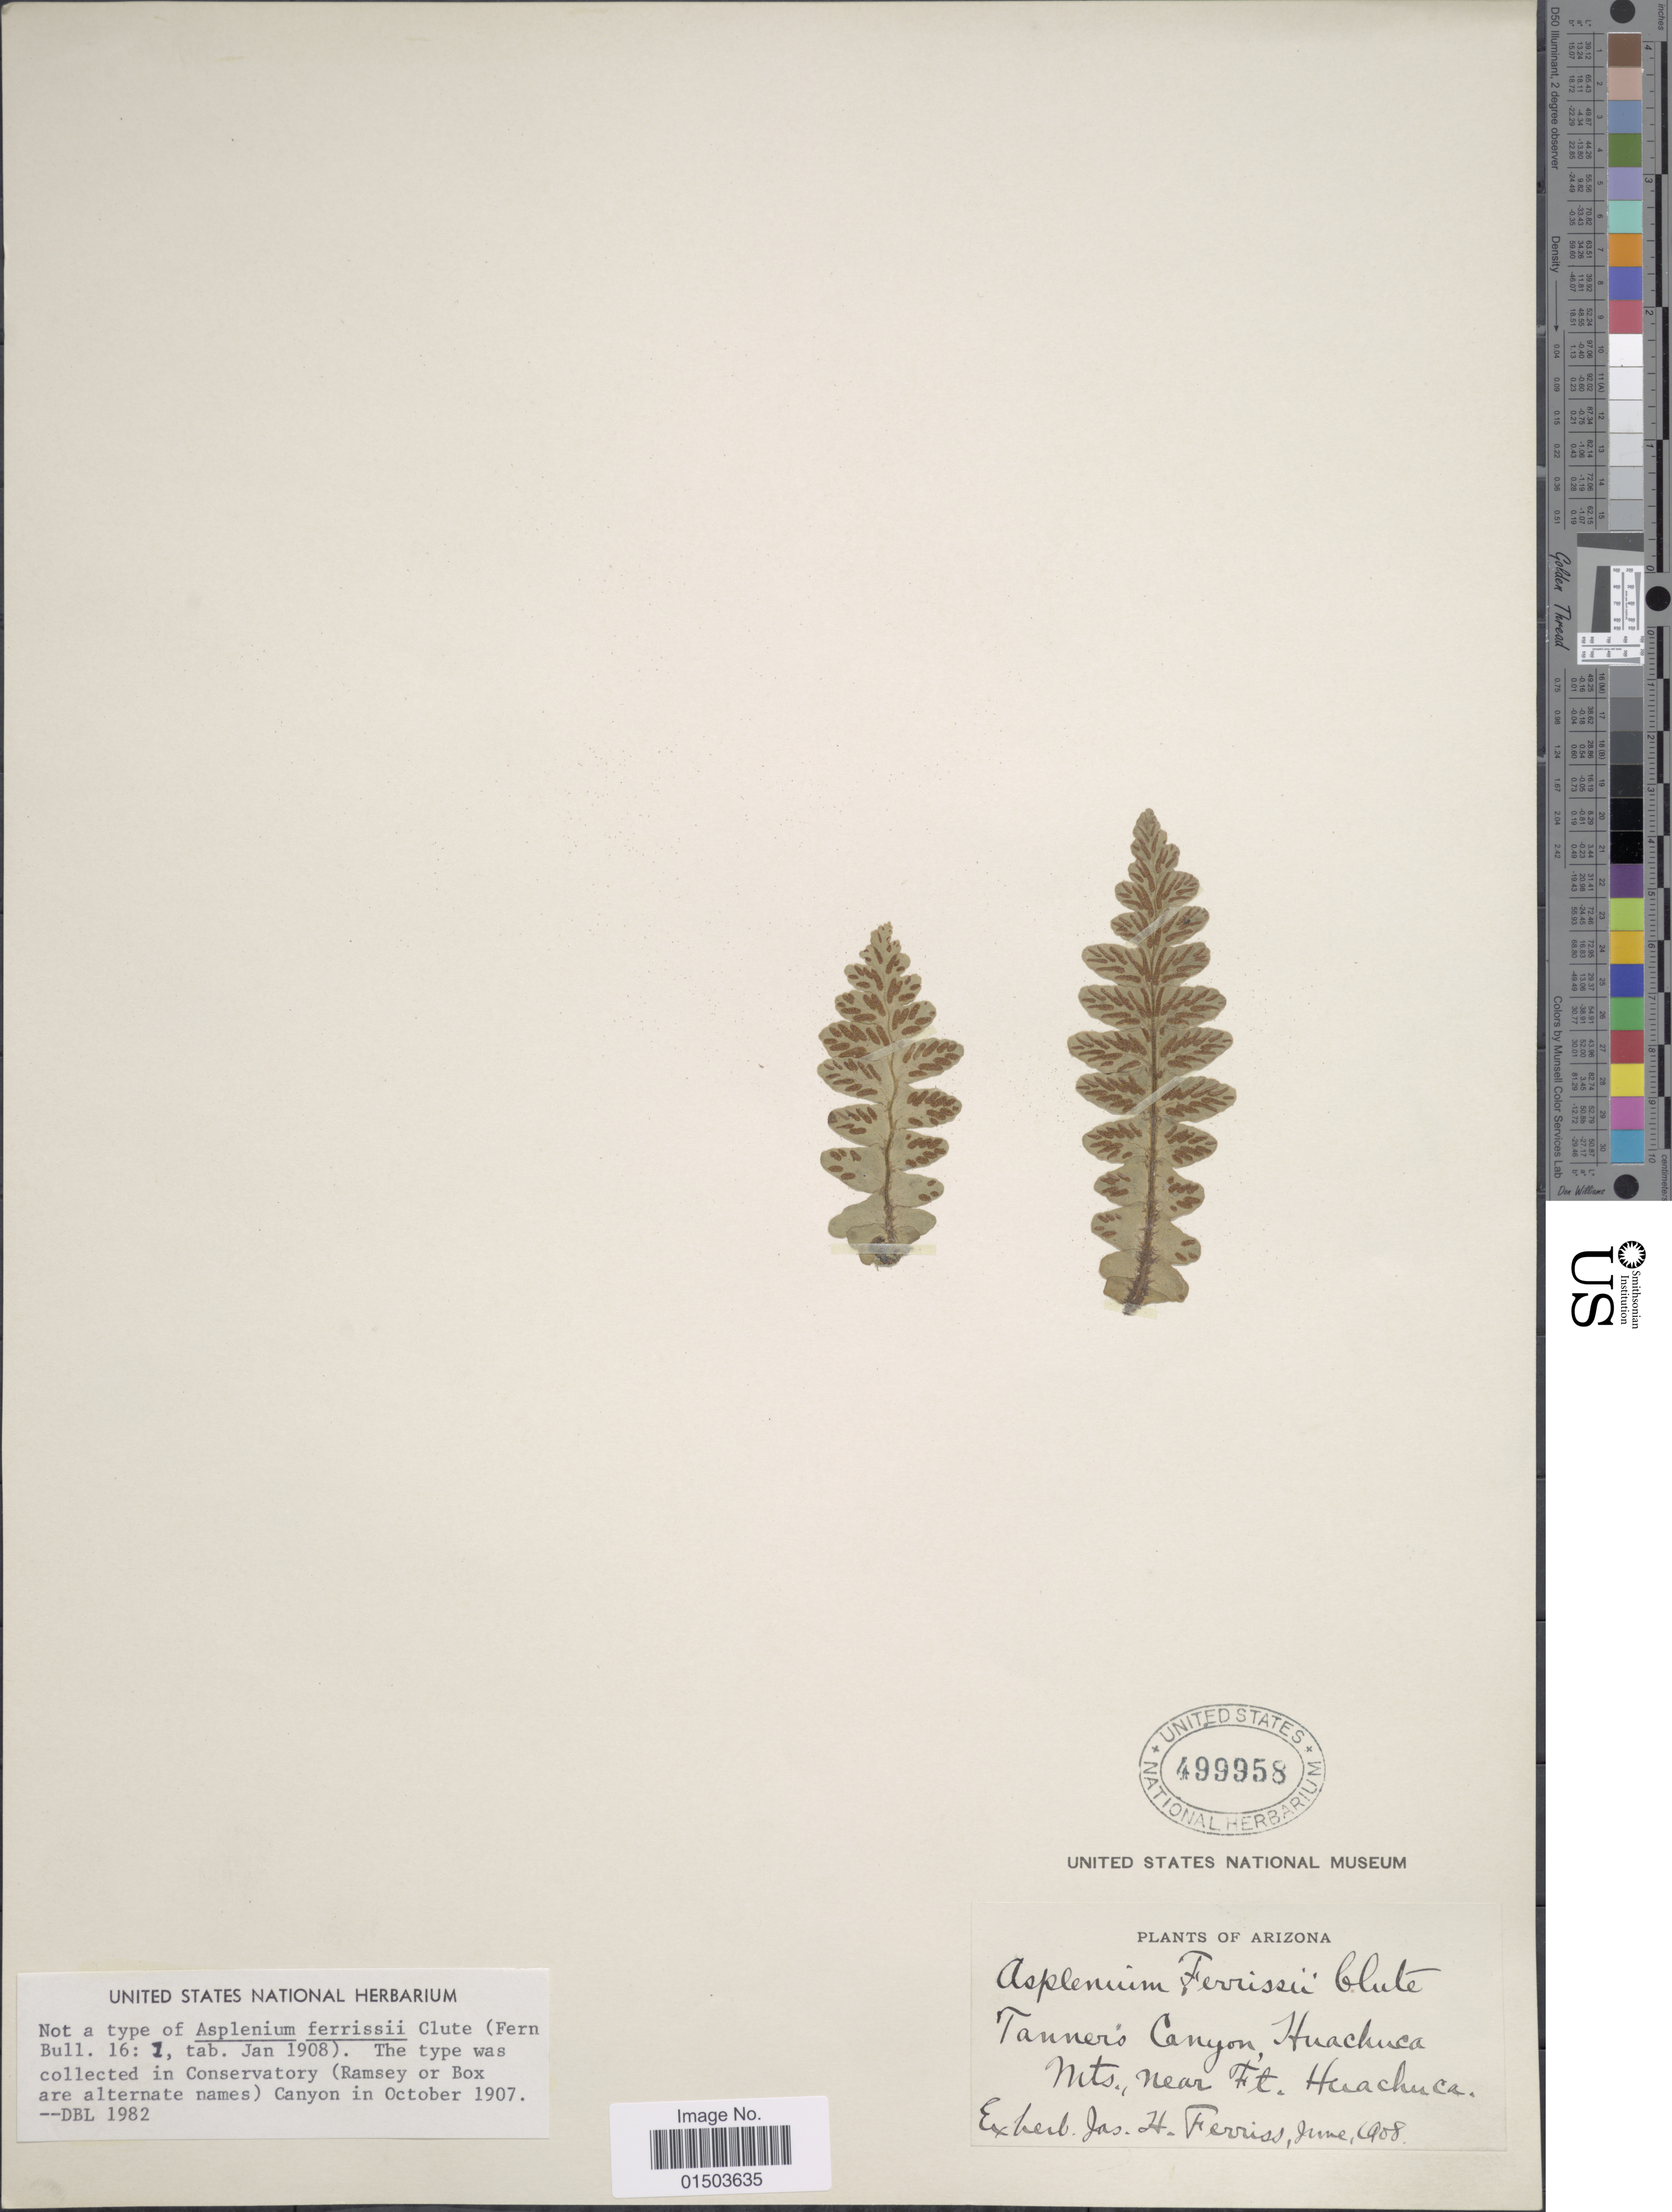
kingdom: Plantae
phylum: Tracheophyta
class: Polypodiopsida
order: Polypodiales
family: Aspleniaceae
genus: Asplenium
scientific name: Asplenium dalhousiae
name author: Hook.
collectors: ex herb. Jas. H. Ferriss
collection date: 1908-06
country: United States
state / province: Arizona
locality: Arizona, Tanner's Canyon, Huachuca Mts., near Ft. Huachuca.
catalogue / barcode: US 499958